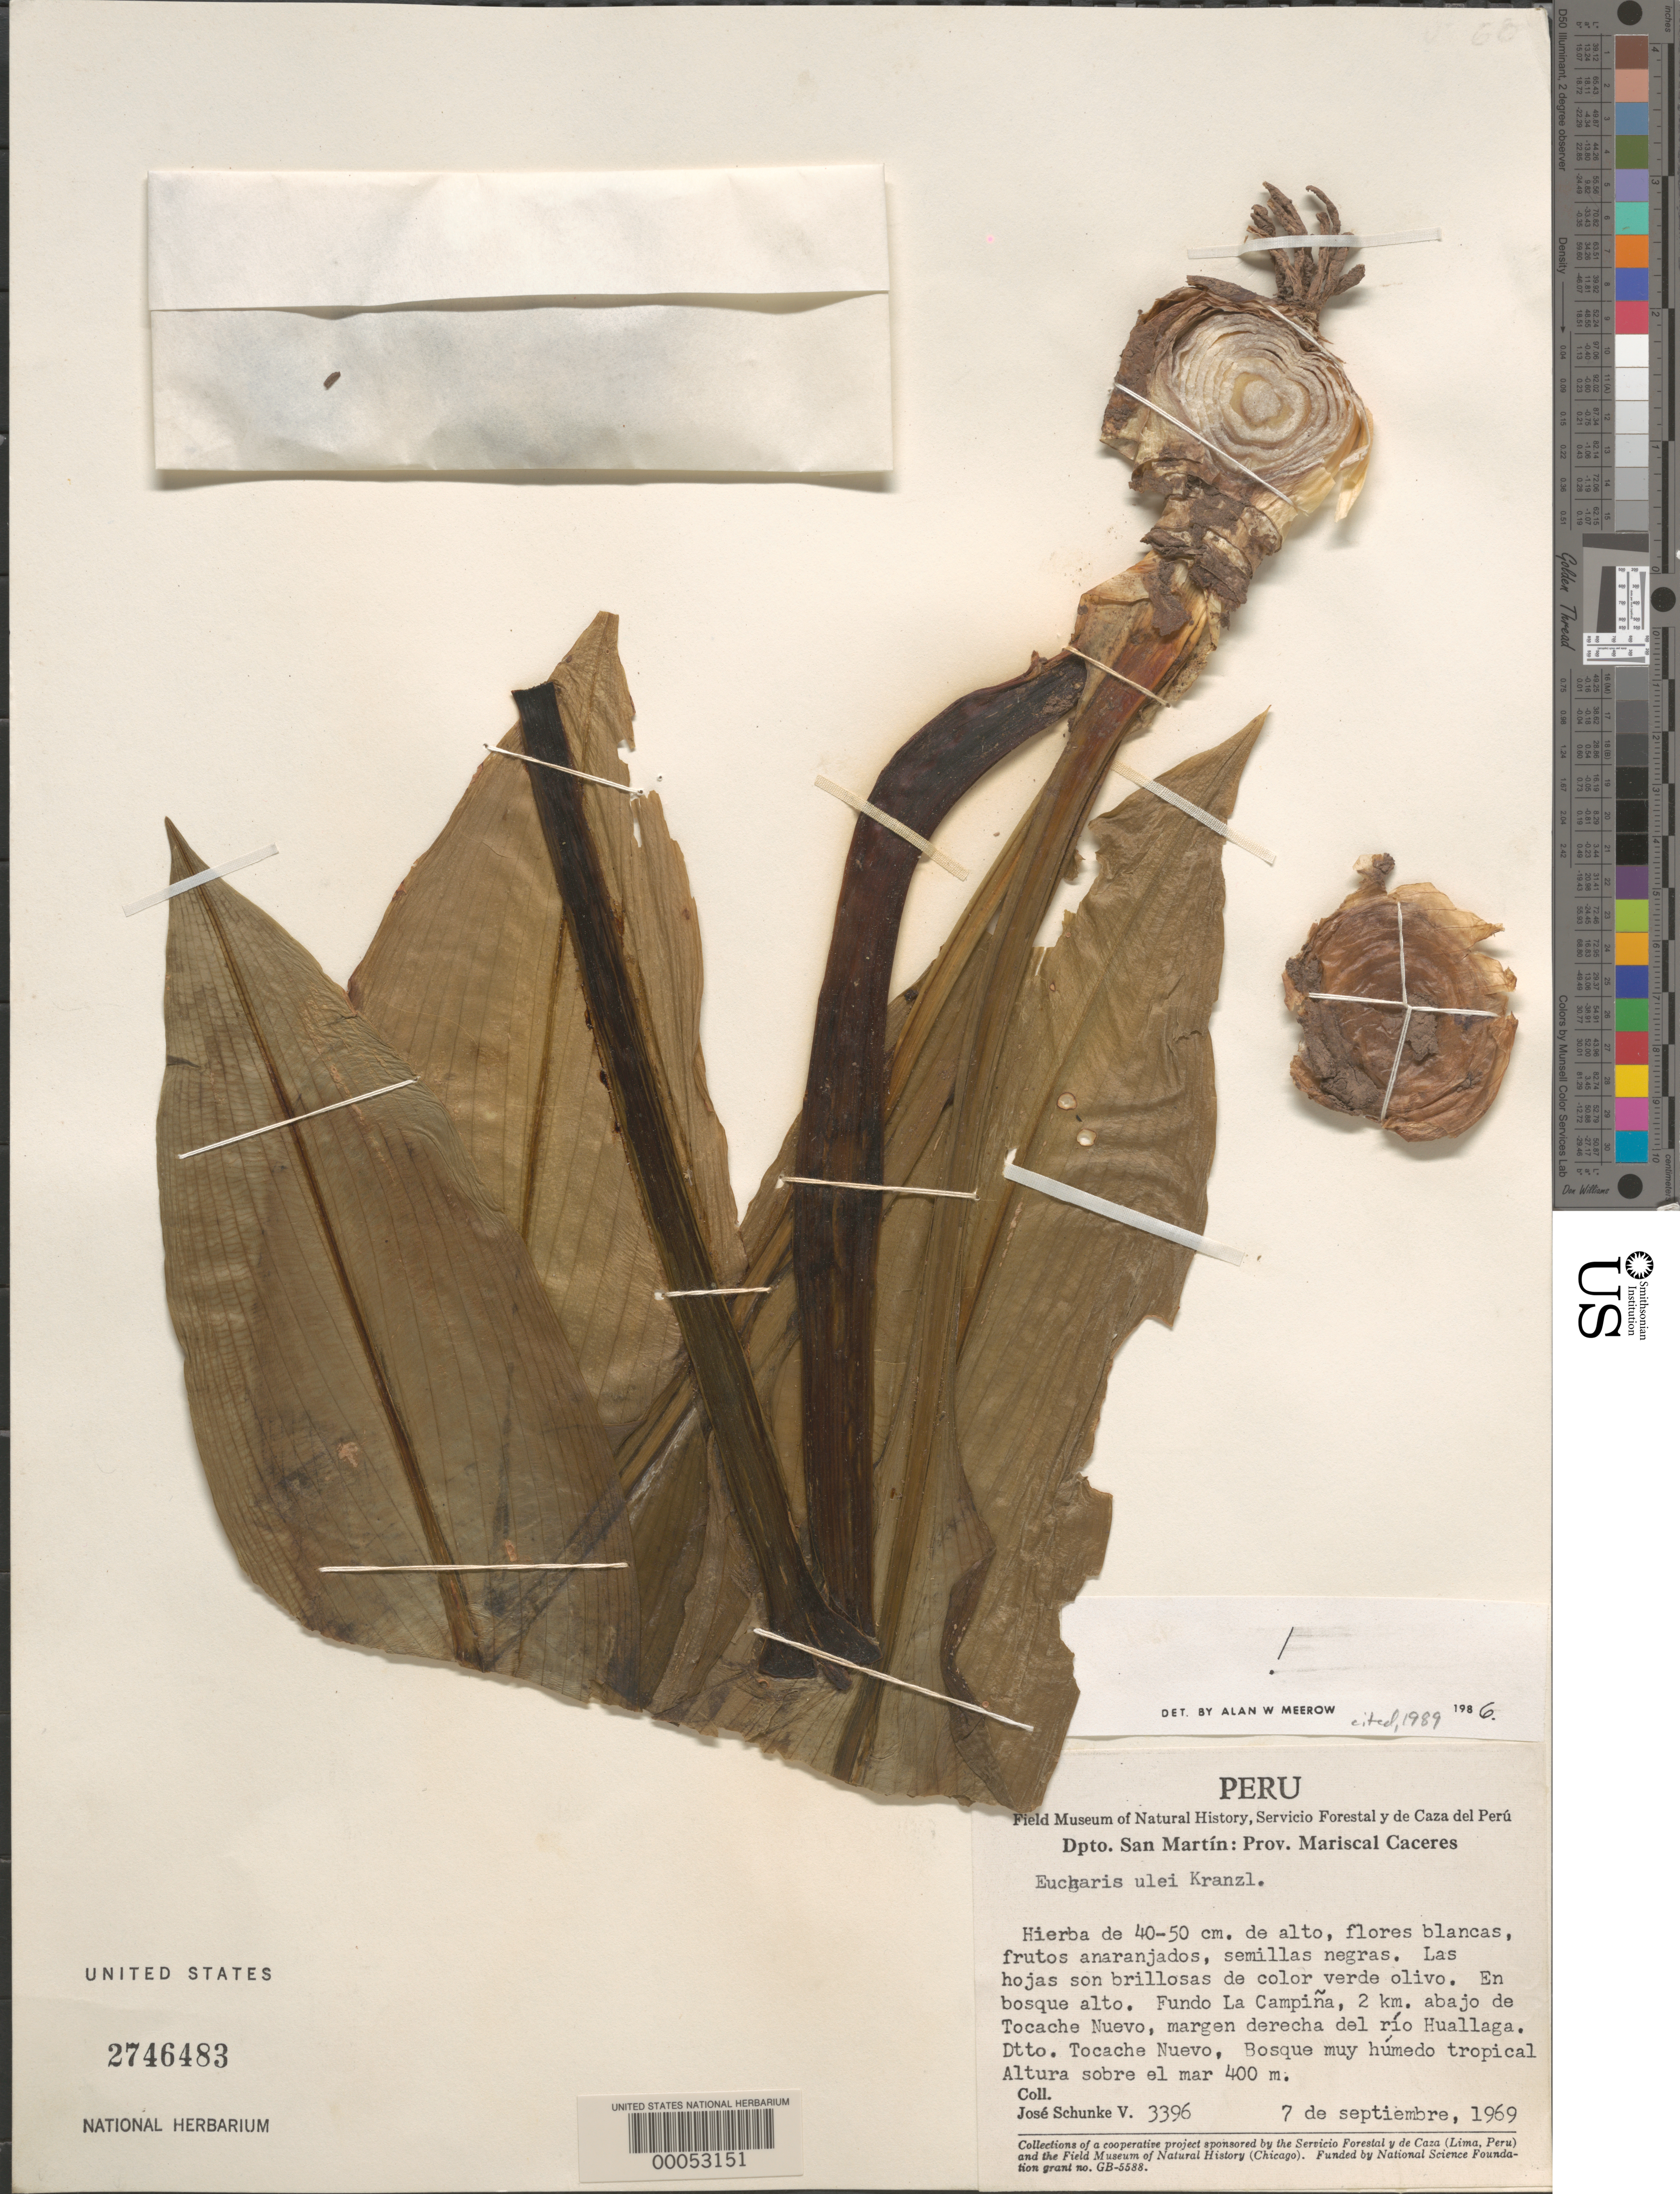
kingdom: Plantae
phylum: Tracheophyta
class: Liliopsida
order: Asparagales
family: Amaryllidaceae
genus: Eucharis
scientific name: Eucharis ulei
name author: Kranzl.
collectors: J. Schunke Vigo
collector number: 3396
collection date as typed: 07 Sep 1969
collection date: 1969-09-07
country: Peru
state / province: San Martín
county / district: Mariscal Cáceres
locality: Dtto. tocache nuevo, 2 km. below tocache nuevo, right bank of rio huallaga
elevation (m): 0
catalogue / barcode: US 2746438